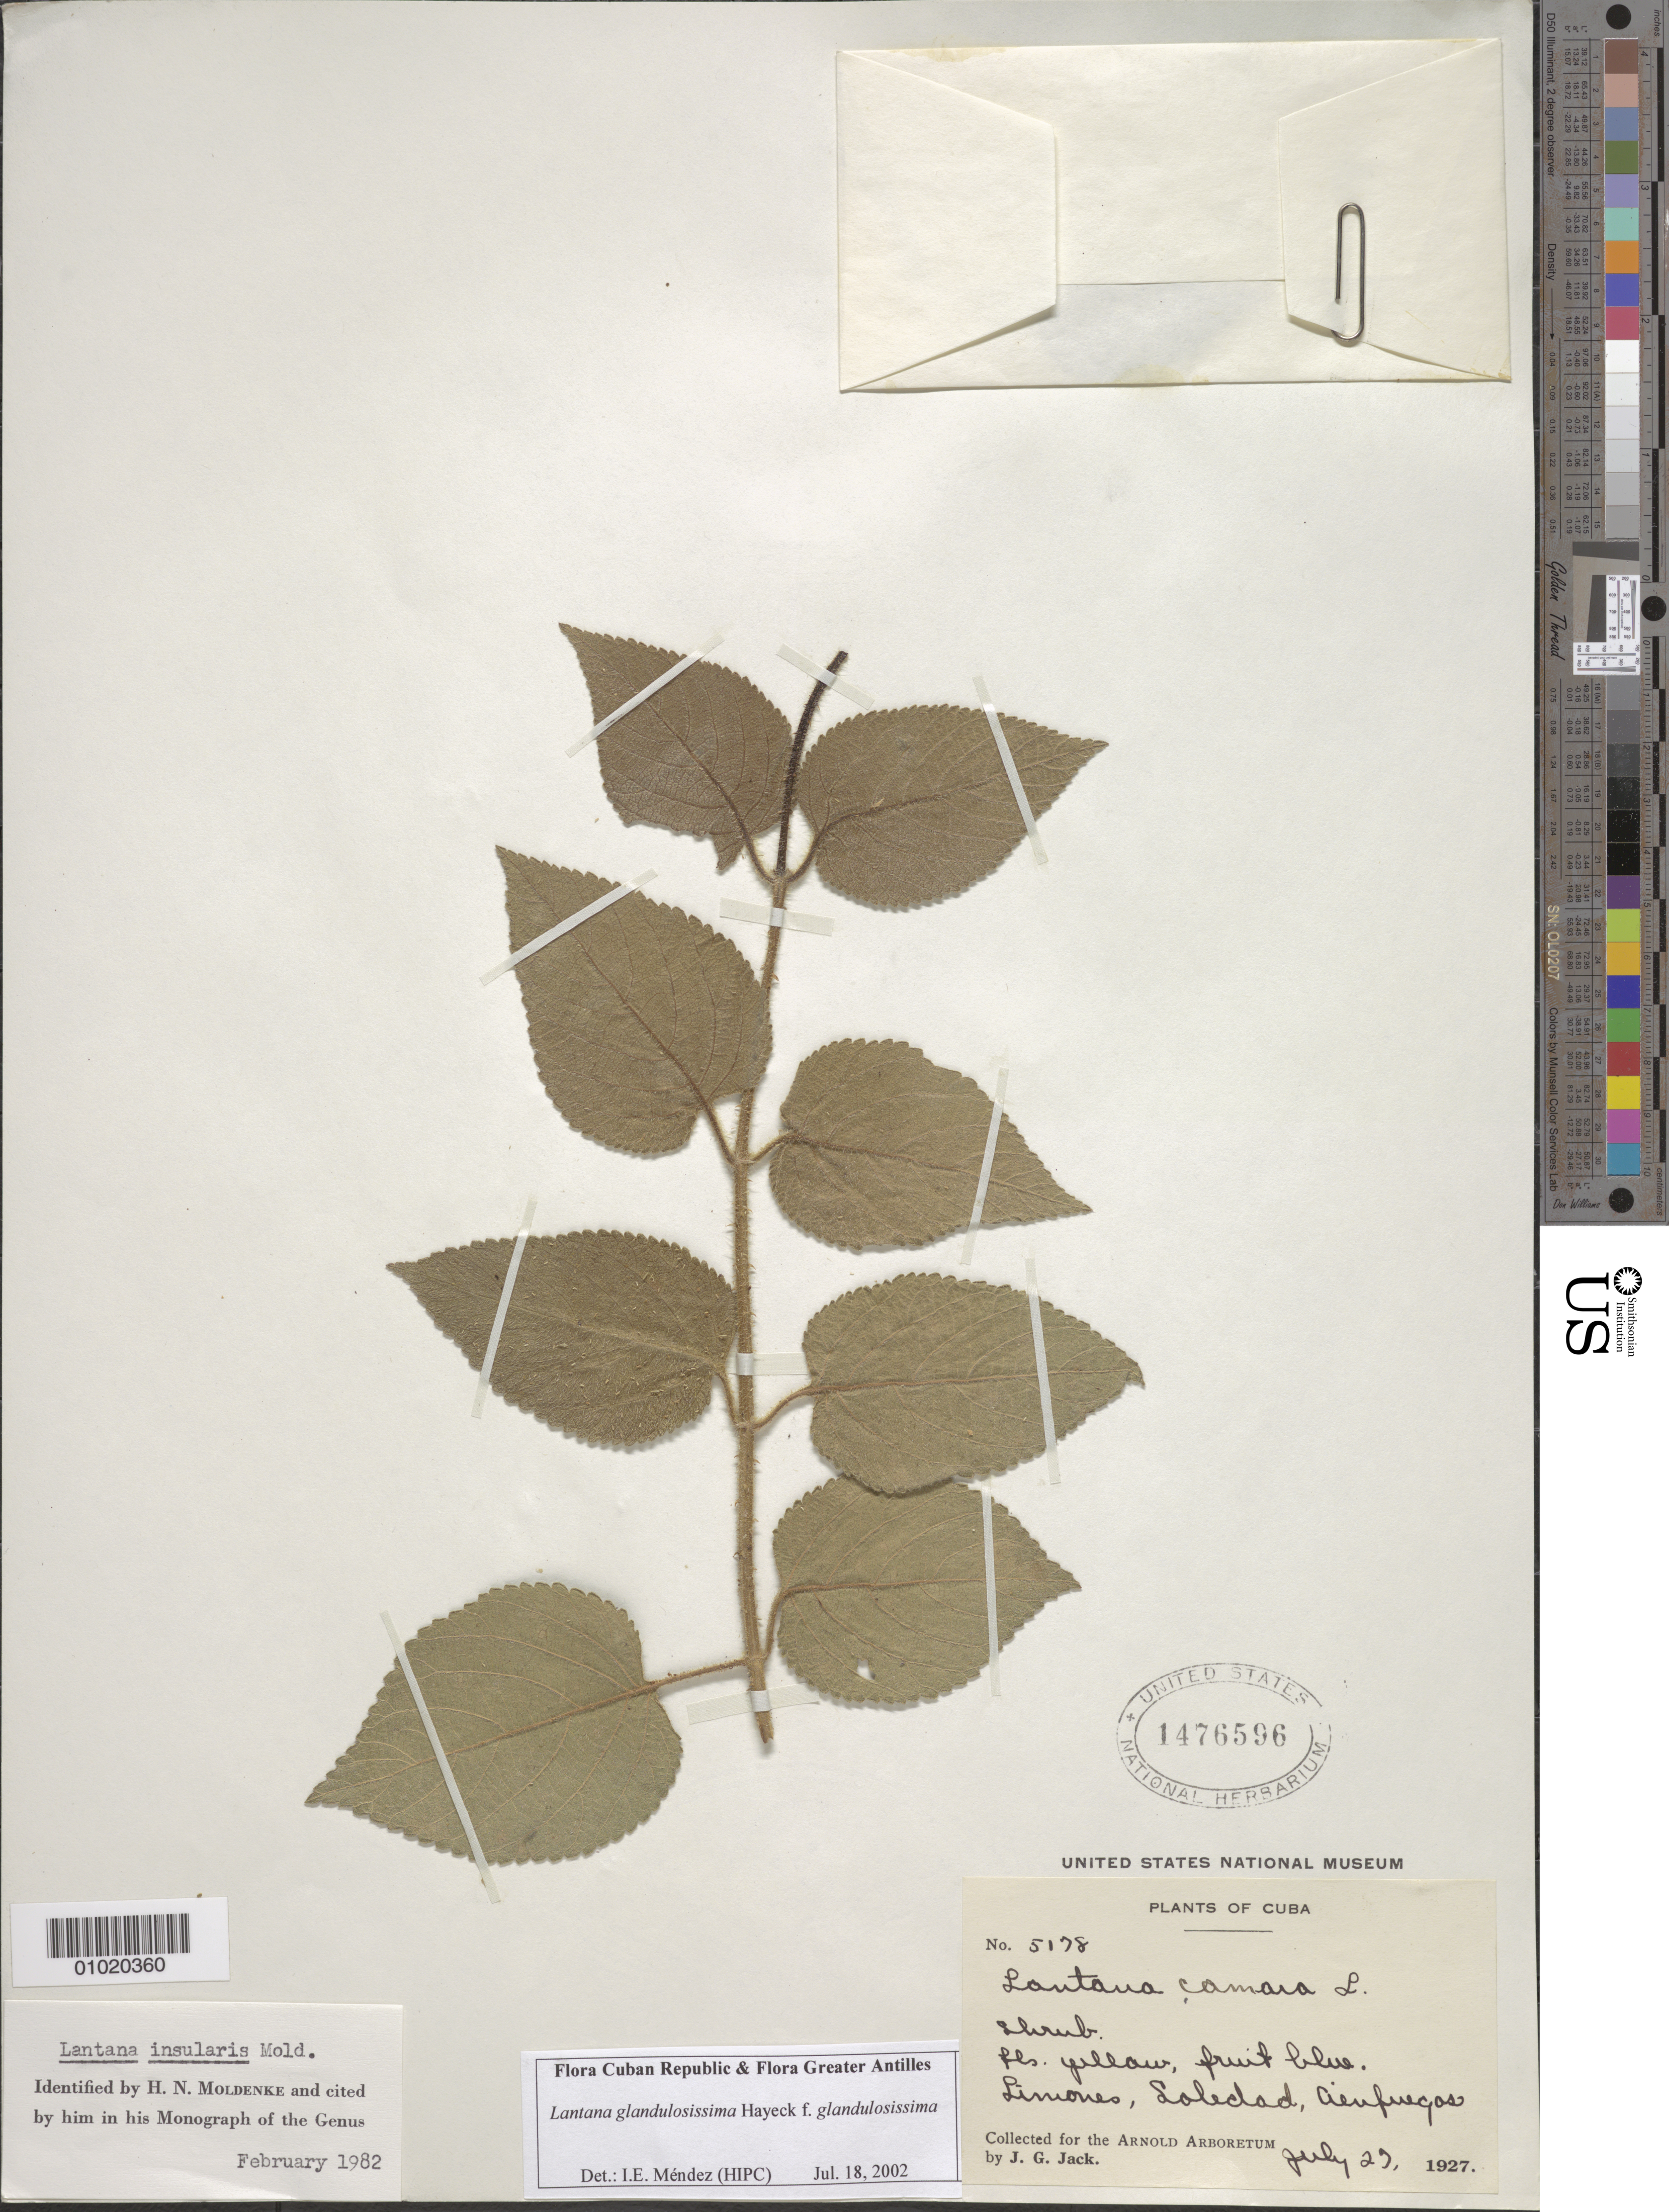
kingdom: Plantae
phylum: Tracheophyta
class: Magnoliopsida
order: Lamiales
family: Verbenaceae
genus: Lantana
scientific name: Lantana glandulosissima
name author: Hayek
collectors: J. G. Jack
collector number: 5178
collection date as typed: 27 Jul 1927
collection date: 1927-07-27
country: Cuba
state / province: Cienfuegos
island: Cuba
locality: Limones, Soledad, Cienfuegos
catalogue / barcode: US 1476596